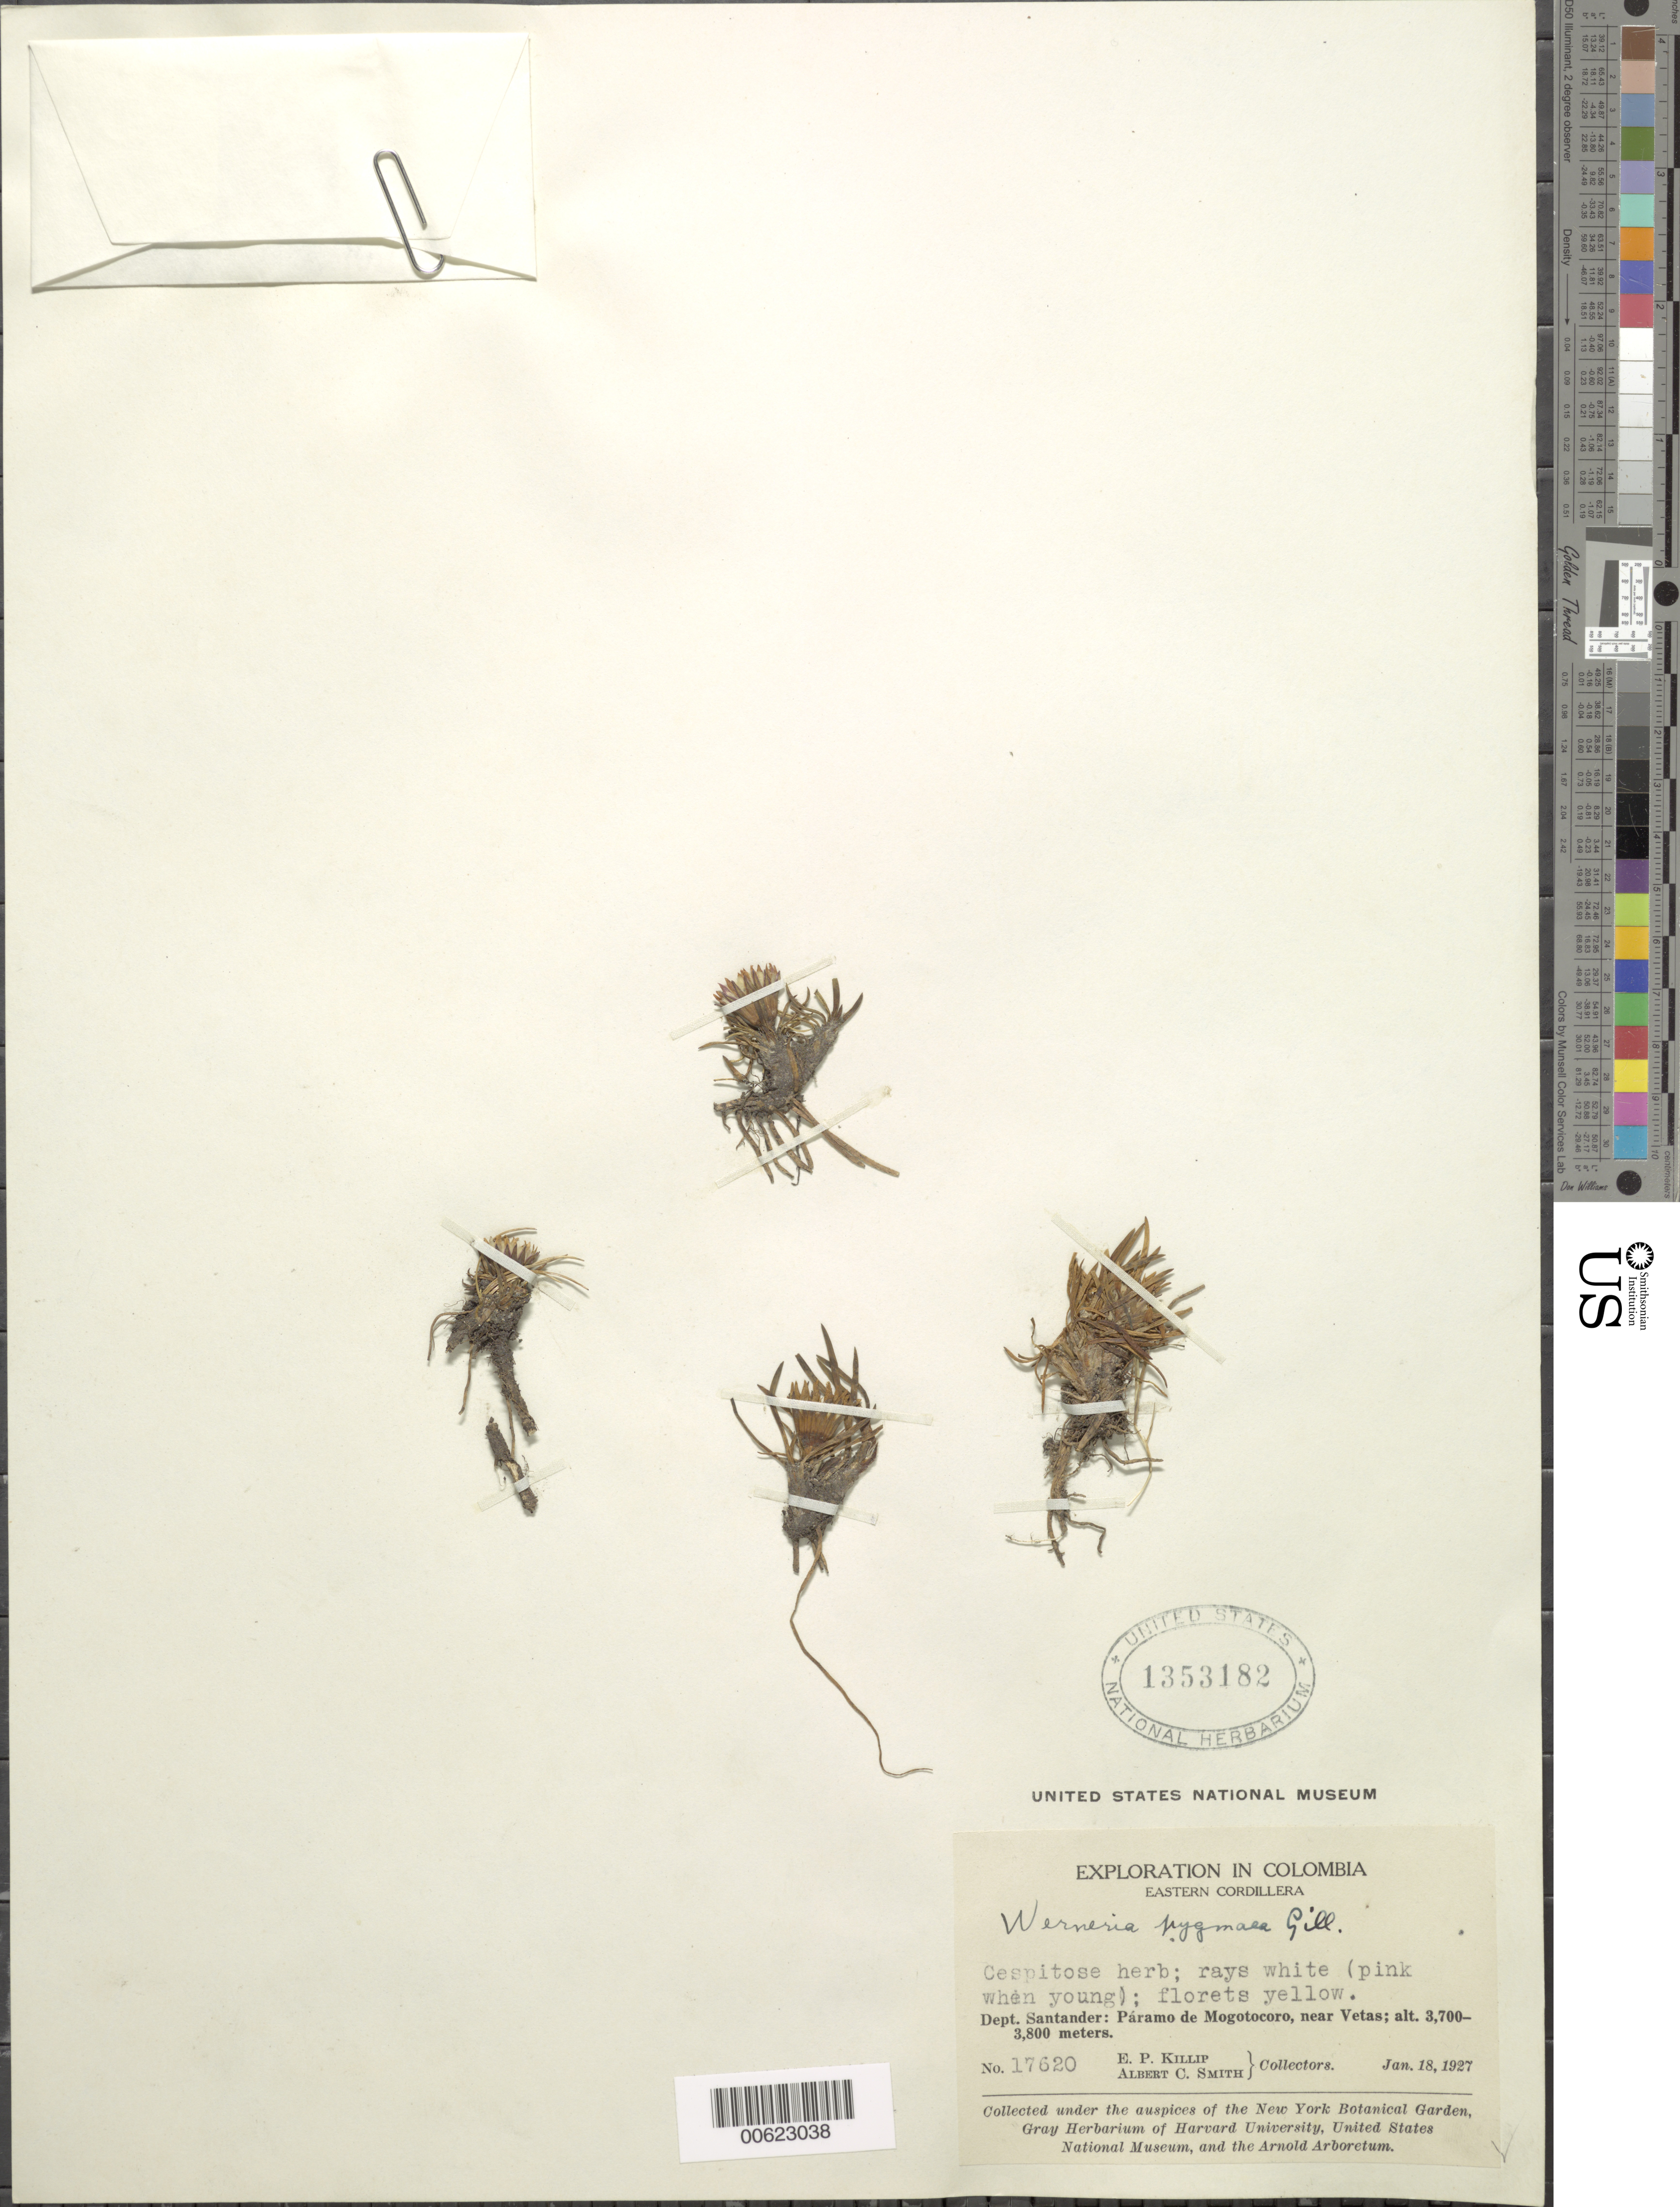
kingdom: Plantae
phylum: Tracheophyta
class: Magnoliopsida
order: Asterales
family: Asteraceae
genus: Werneria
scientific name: Werneria pygmaea complex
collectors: E. P. Killip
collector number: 17620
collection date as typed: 18-Jan-27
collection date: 1927-01-18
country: Colombia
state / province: Santander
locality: Paramo de Mogotocoro, near Vetas.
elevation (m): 3700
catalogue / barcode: US 1353182